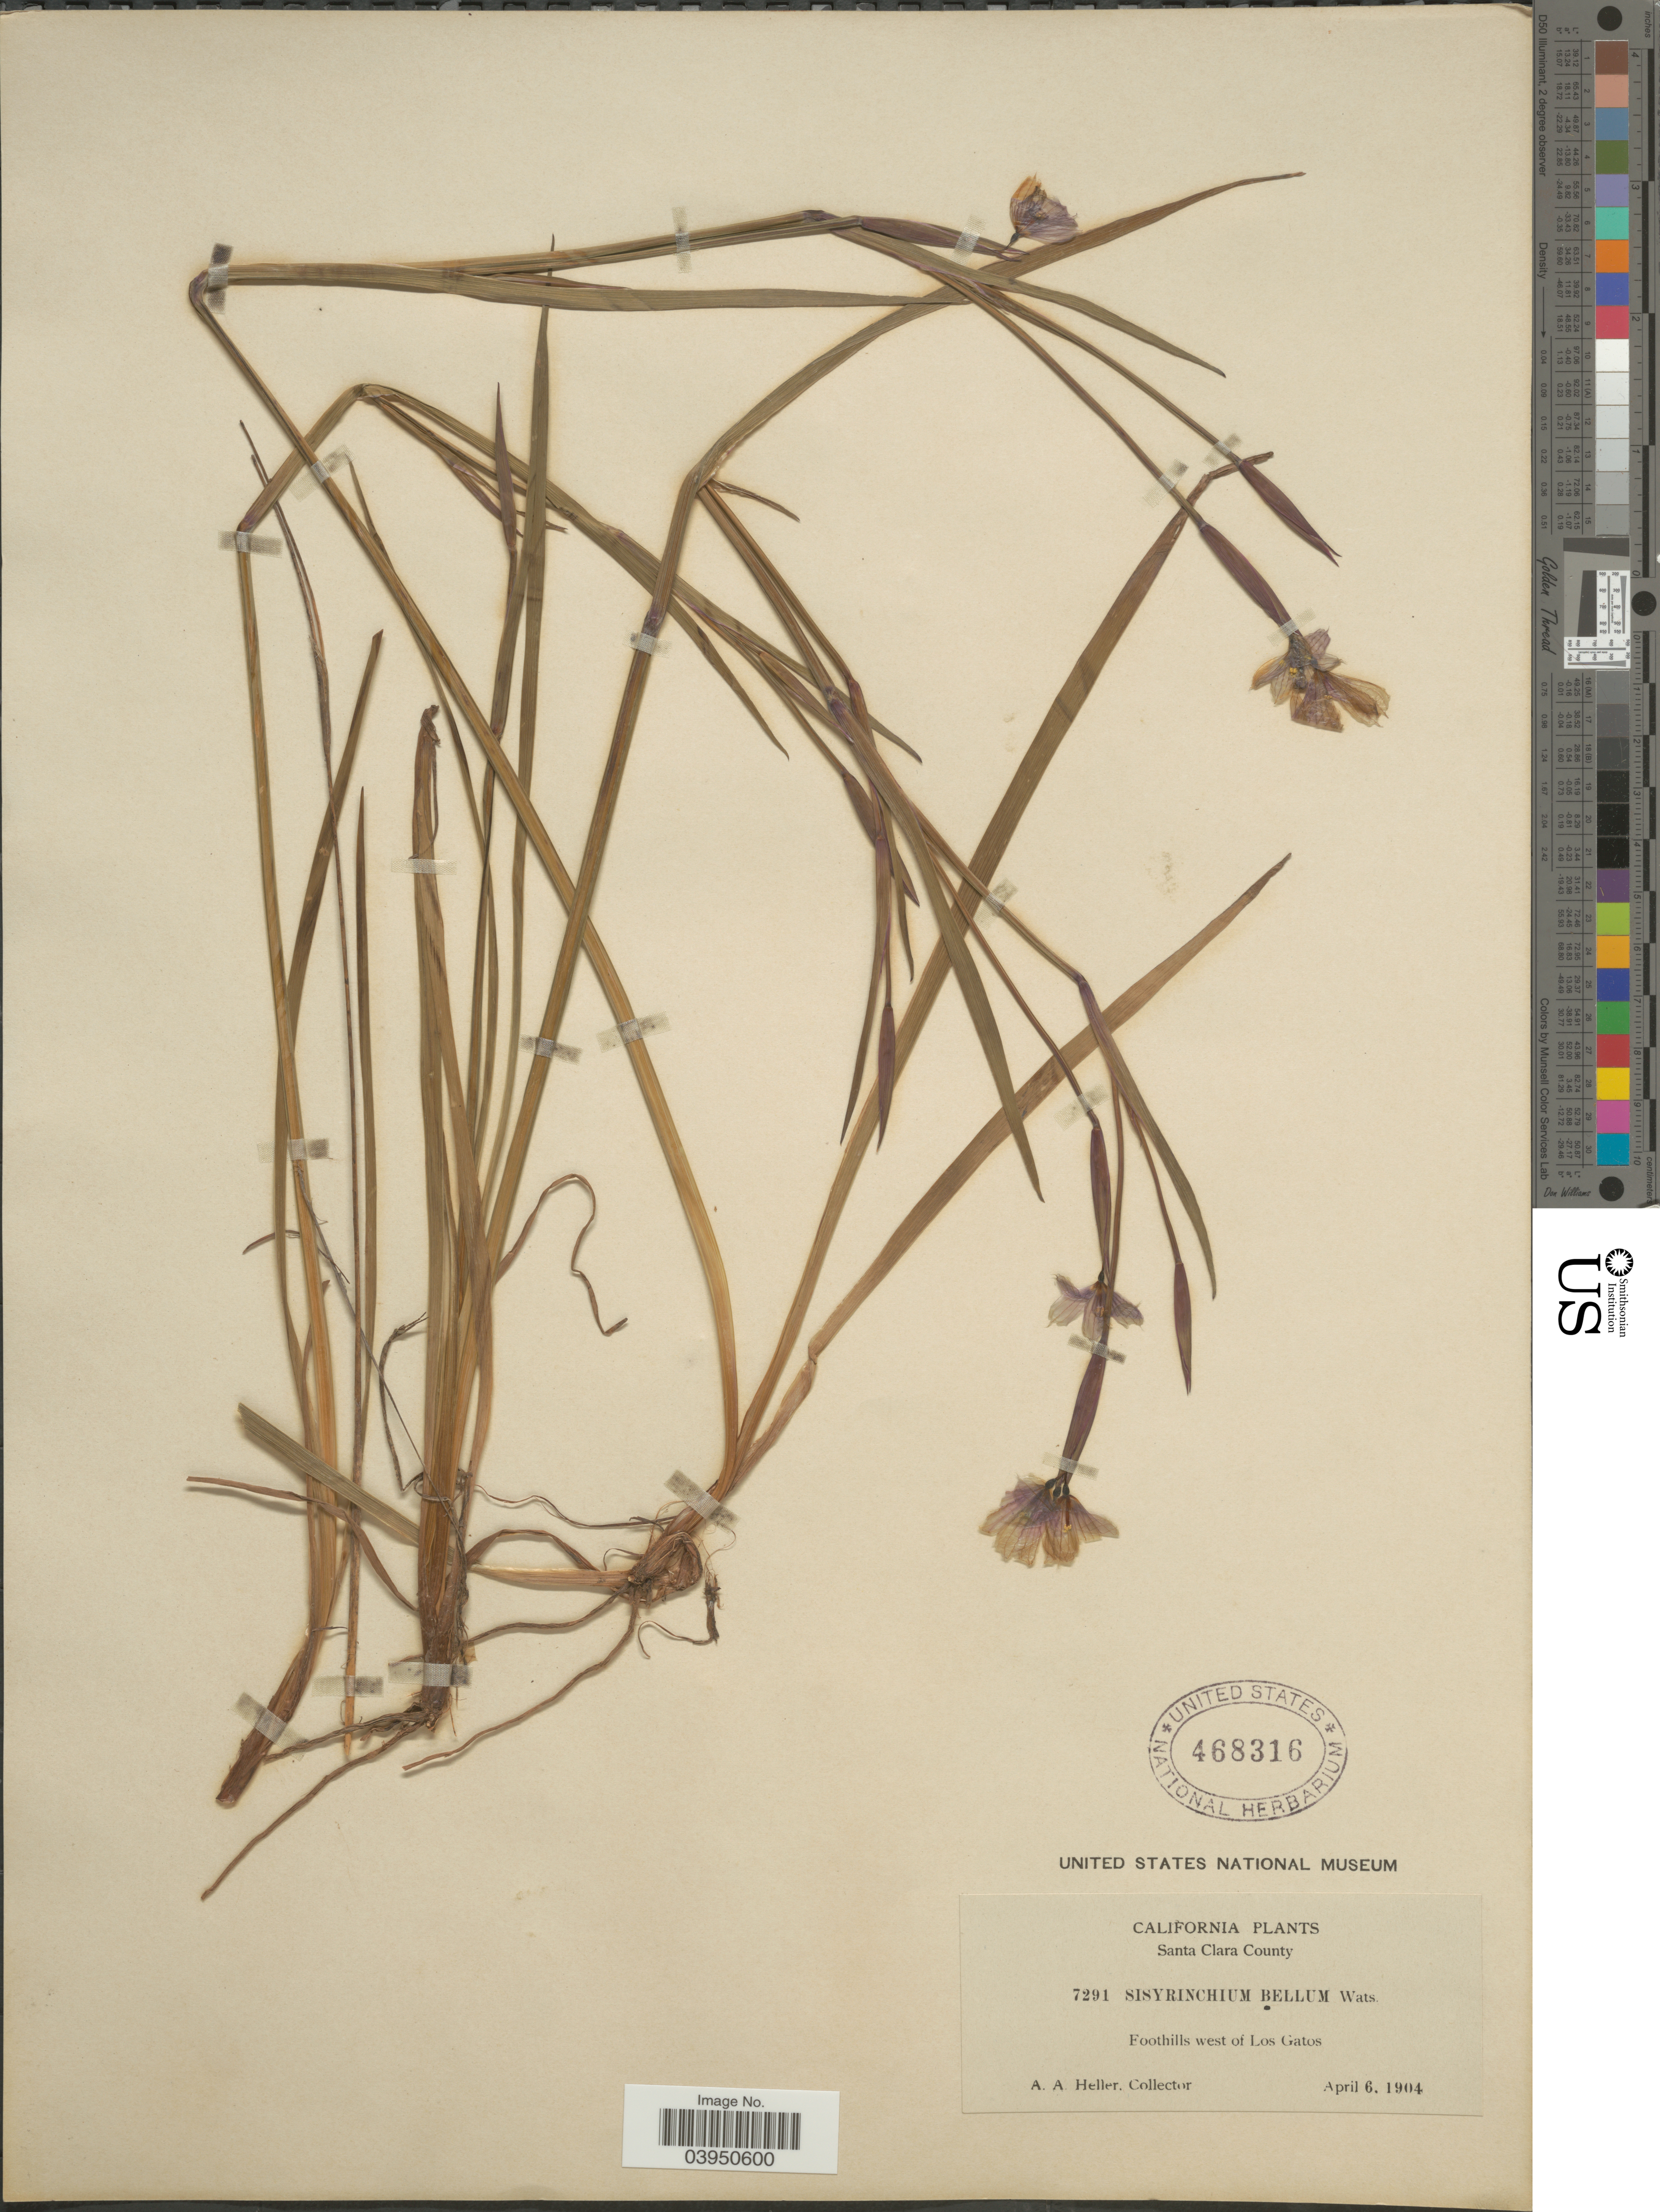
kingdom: Plantae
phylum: Tracheophyta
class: Liliopsida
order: Asparagales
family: Iridaceae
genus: Sisyrinchium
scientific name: Sisyrinchium bellum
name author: S. Watson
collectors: A. A. Heller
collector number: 7291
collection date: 1904-04-06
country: United States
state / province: California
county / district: Santa Clara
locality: Santa Clara County. Foothills west of Los Gatos.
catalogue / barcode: US 468316